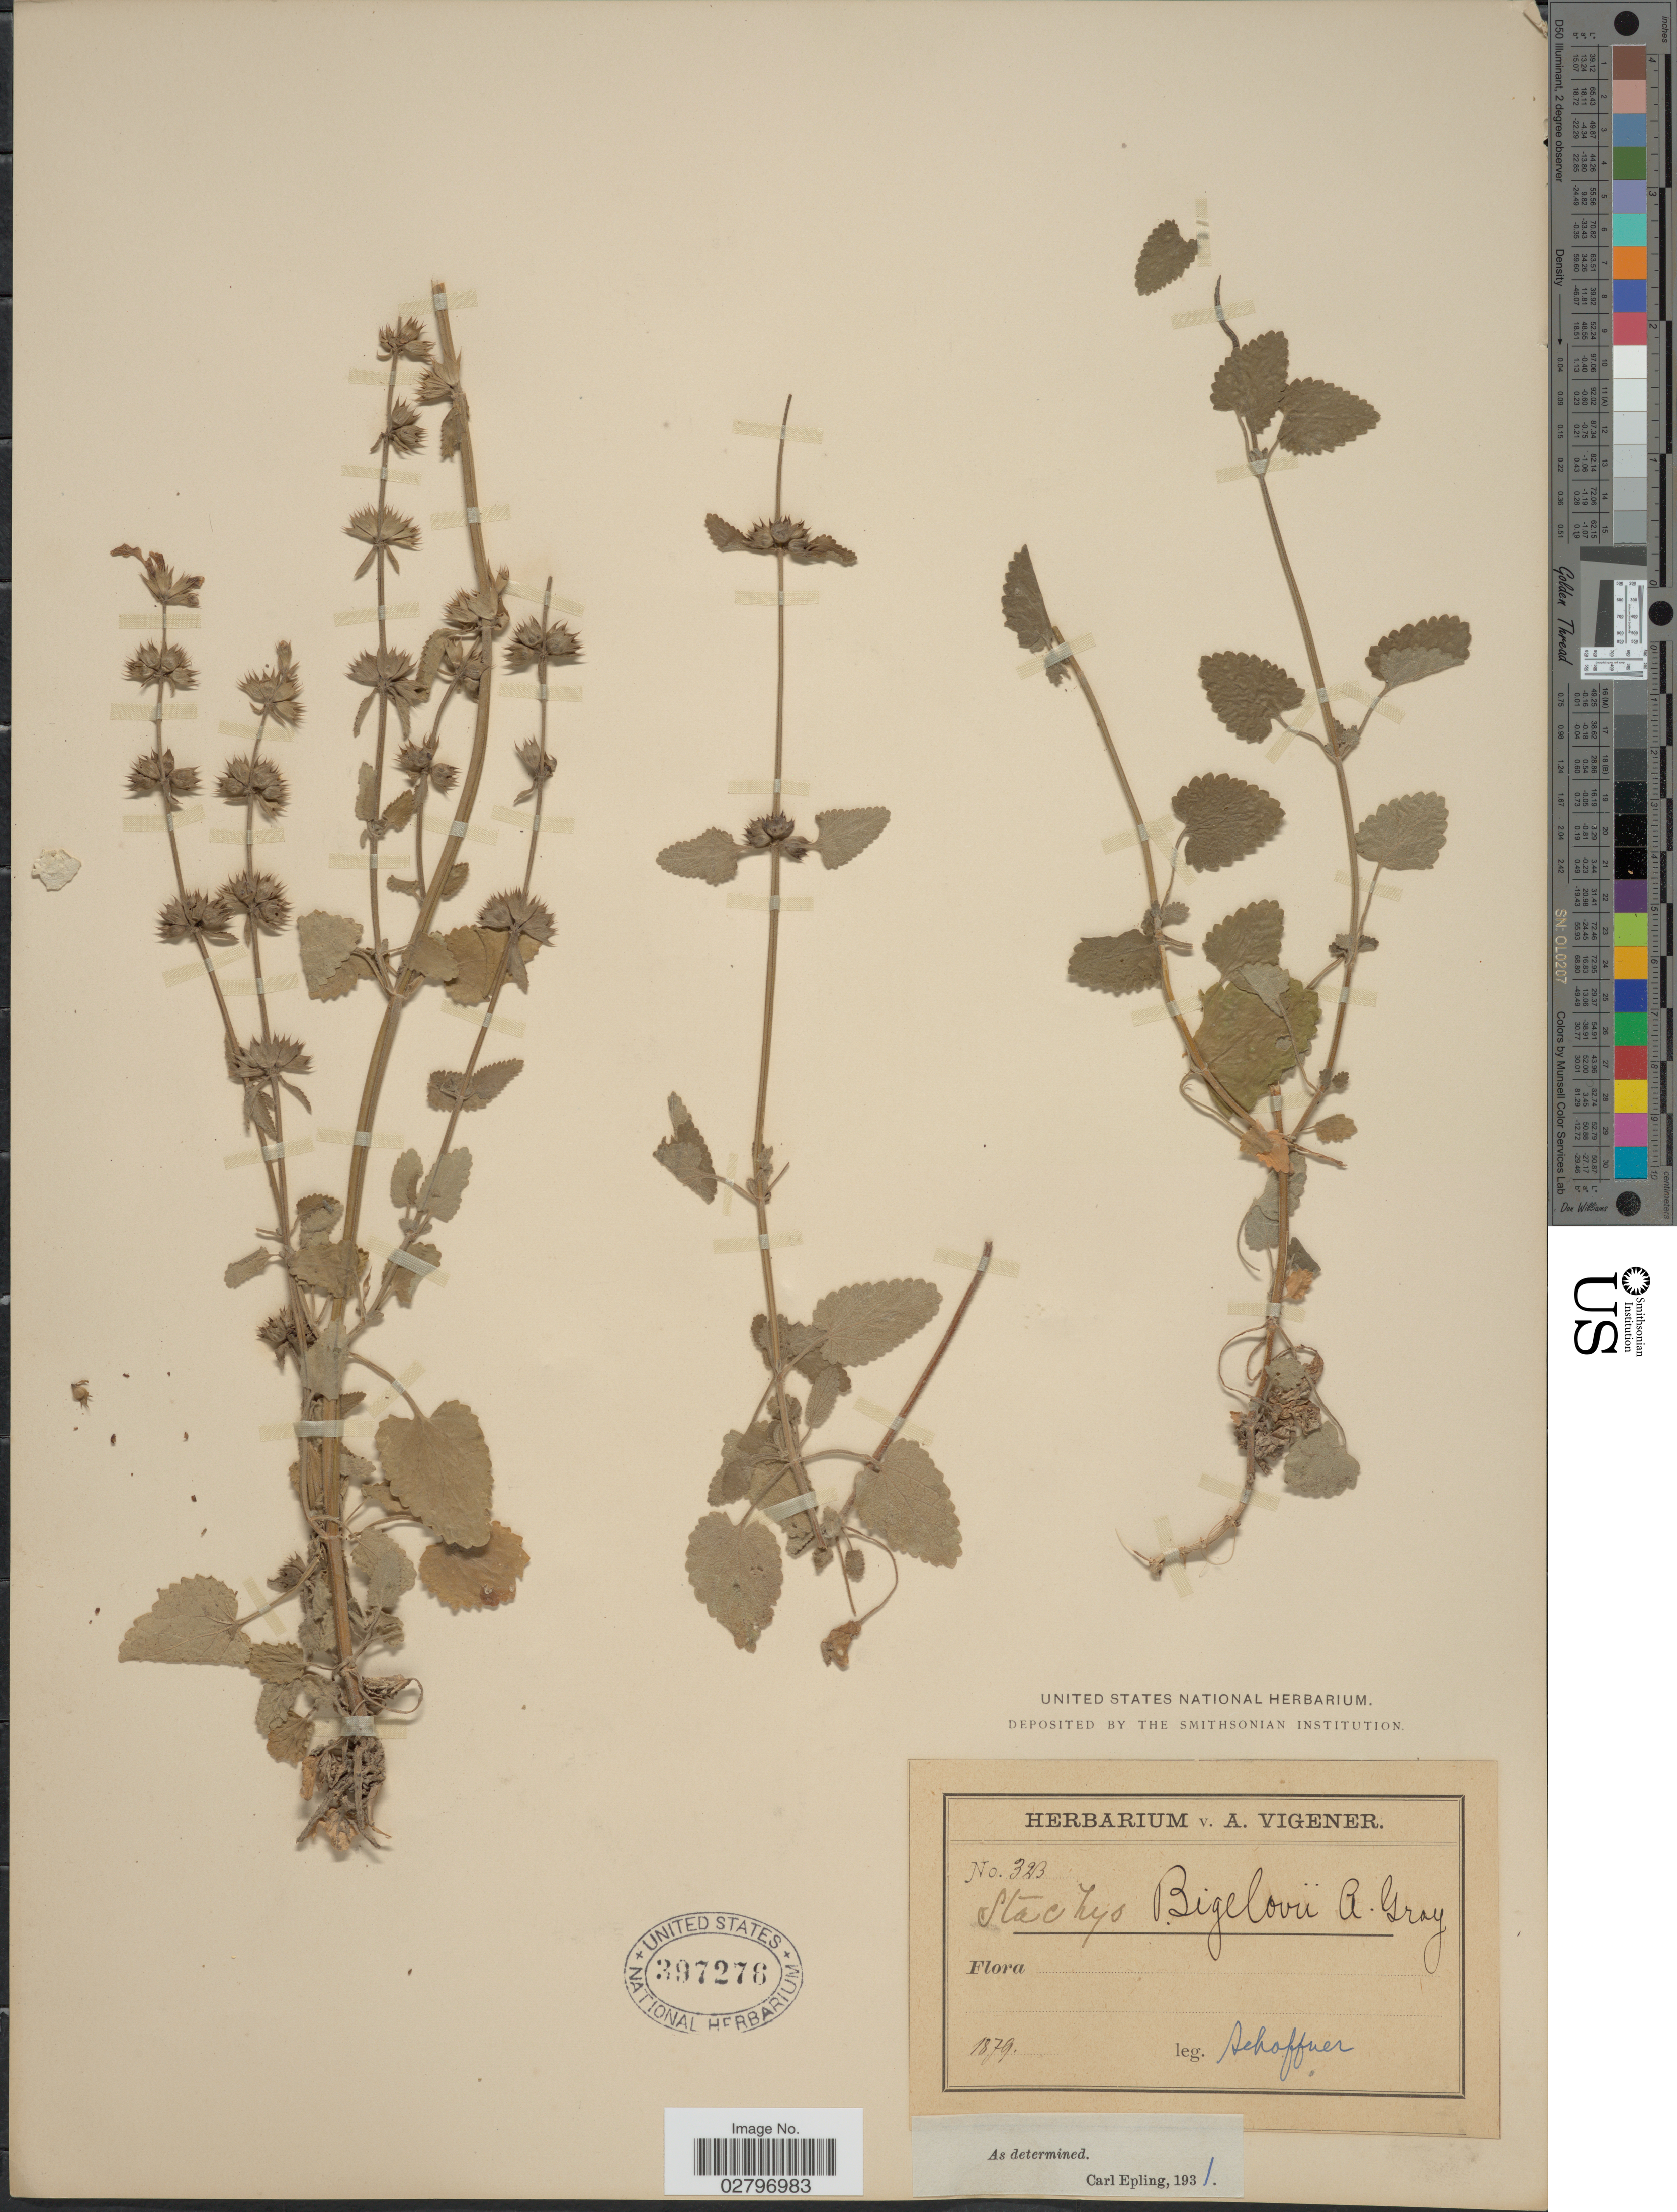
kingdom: Plantae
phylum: Tracheophyta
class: Magnoliopsida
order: Lamiales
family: Lamiaceae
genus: Stachys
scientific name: Stachys bigelovii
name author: A. Gray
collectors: Schoffner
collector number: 323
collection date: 1879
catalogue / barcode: US 397276